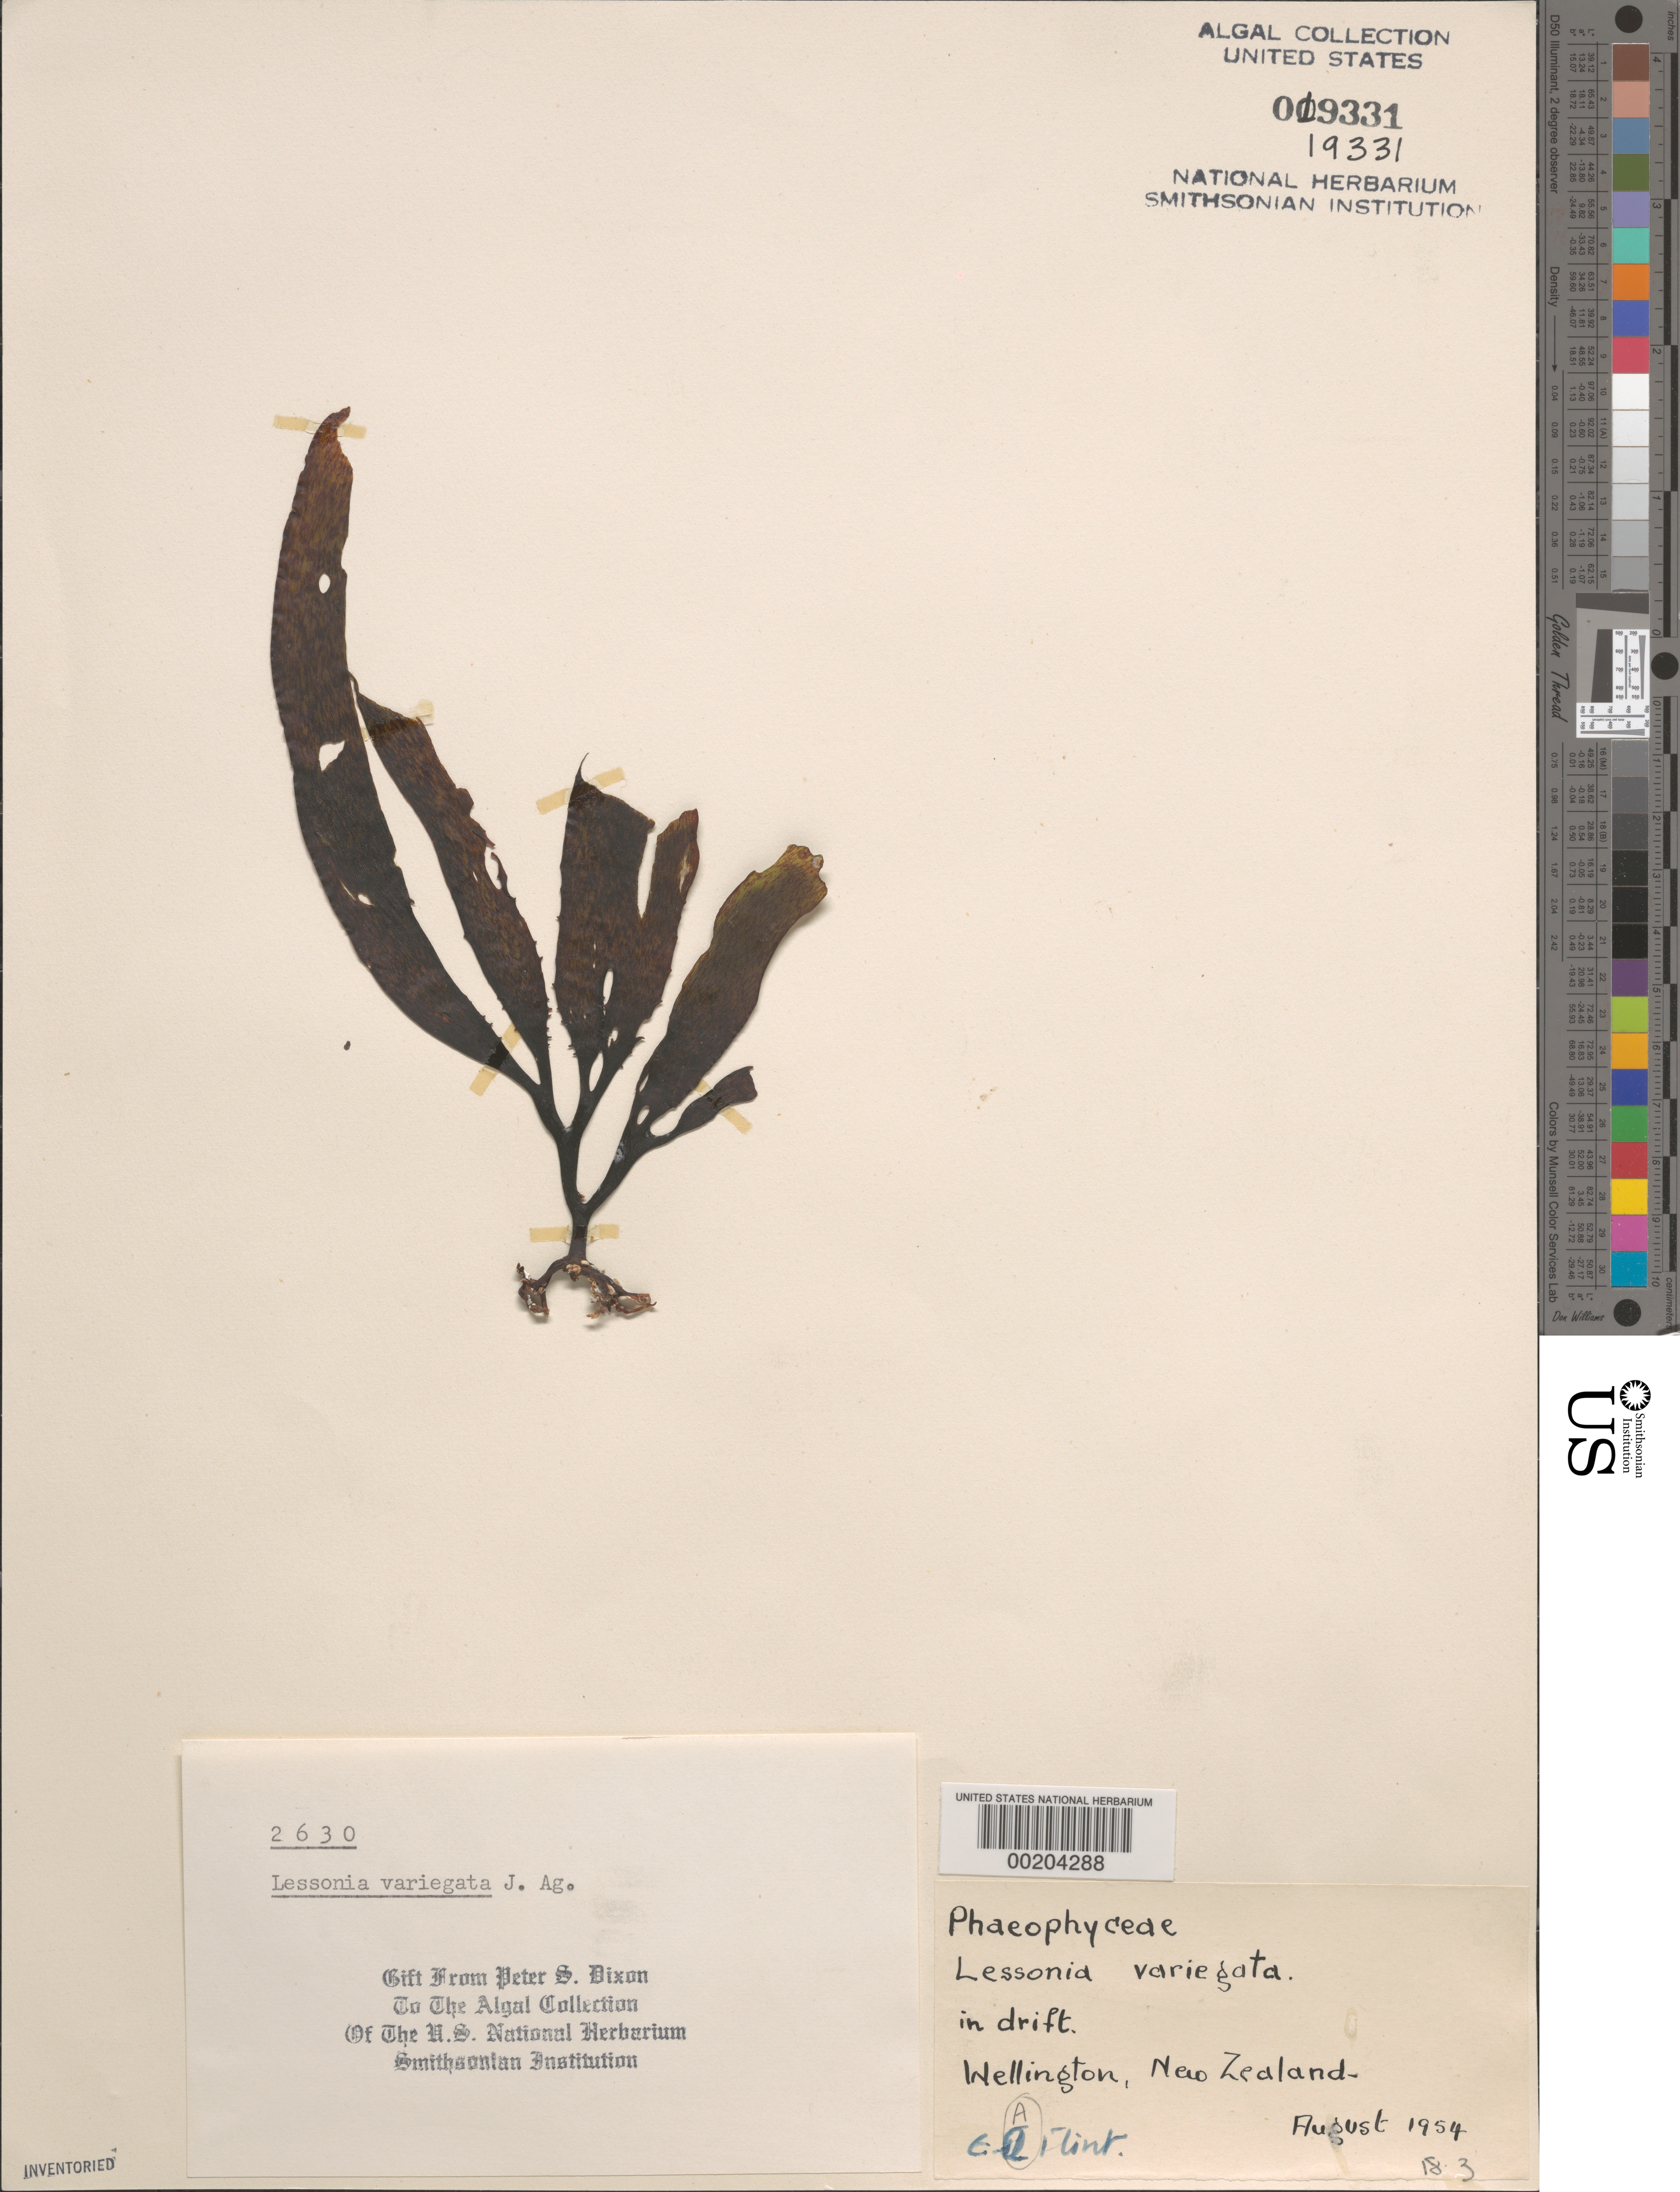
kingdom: Chromista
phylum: Ochrophyta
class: Phaeophyceae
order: Laminariales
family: Lessoniaceae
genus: Lessonia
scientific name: Lessonia variegata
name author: J. Agardh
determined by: Dixon, P. S.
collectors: E. Flint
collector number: PSD 2630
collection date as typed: Aug 1954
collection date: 1954-08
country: New Zealand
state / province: Wellington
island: North Island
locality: Wellington, Lyall Bay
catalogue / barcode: US 19331